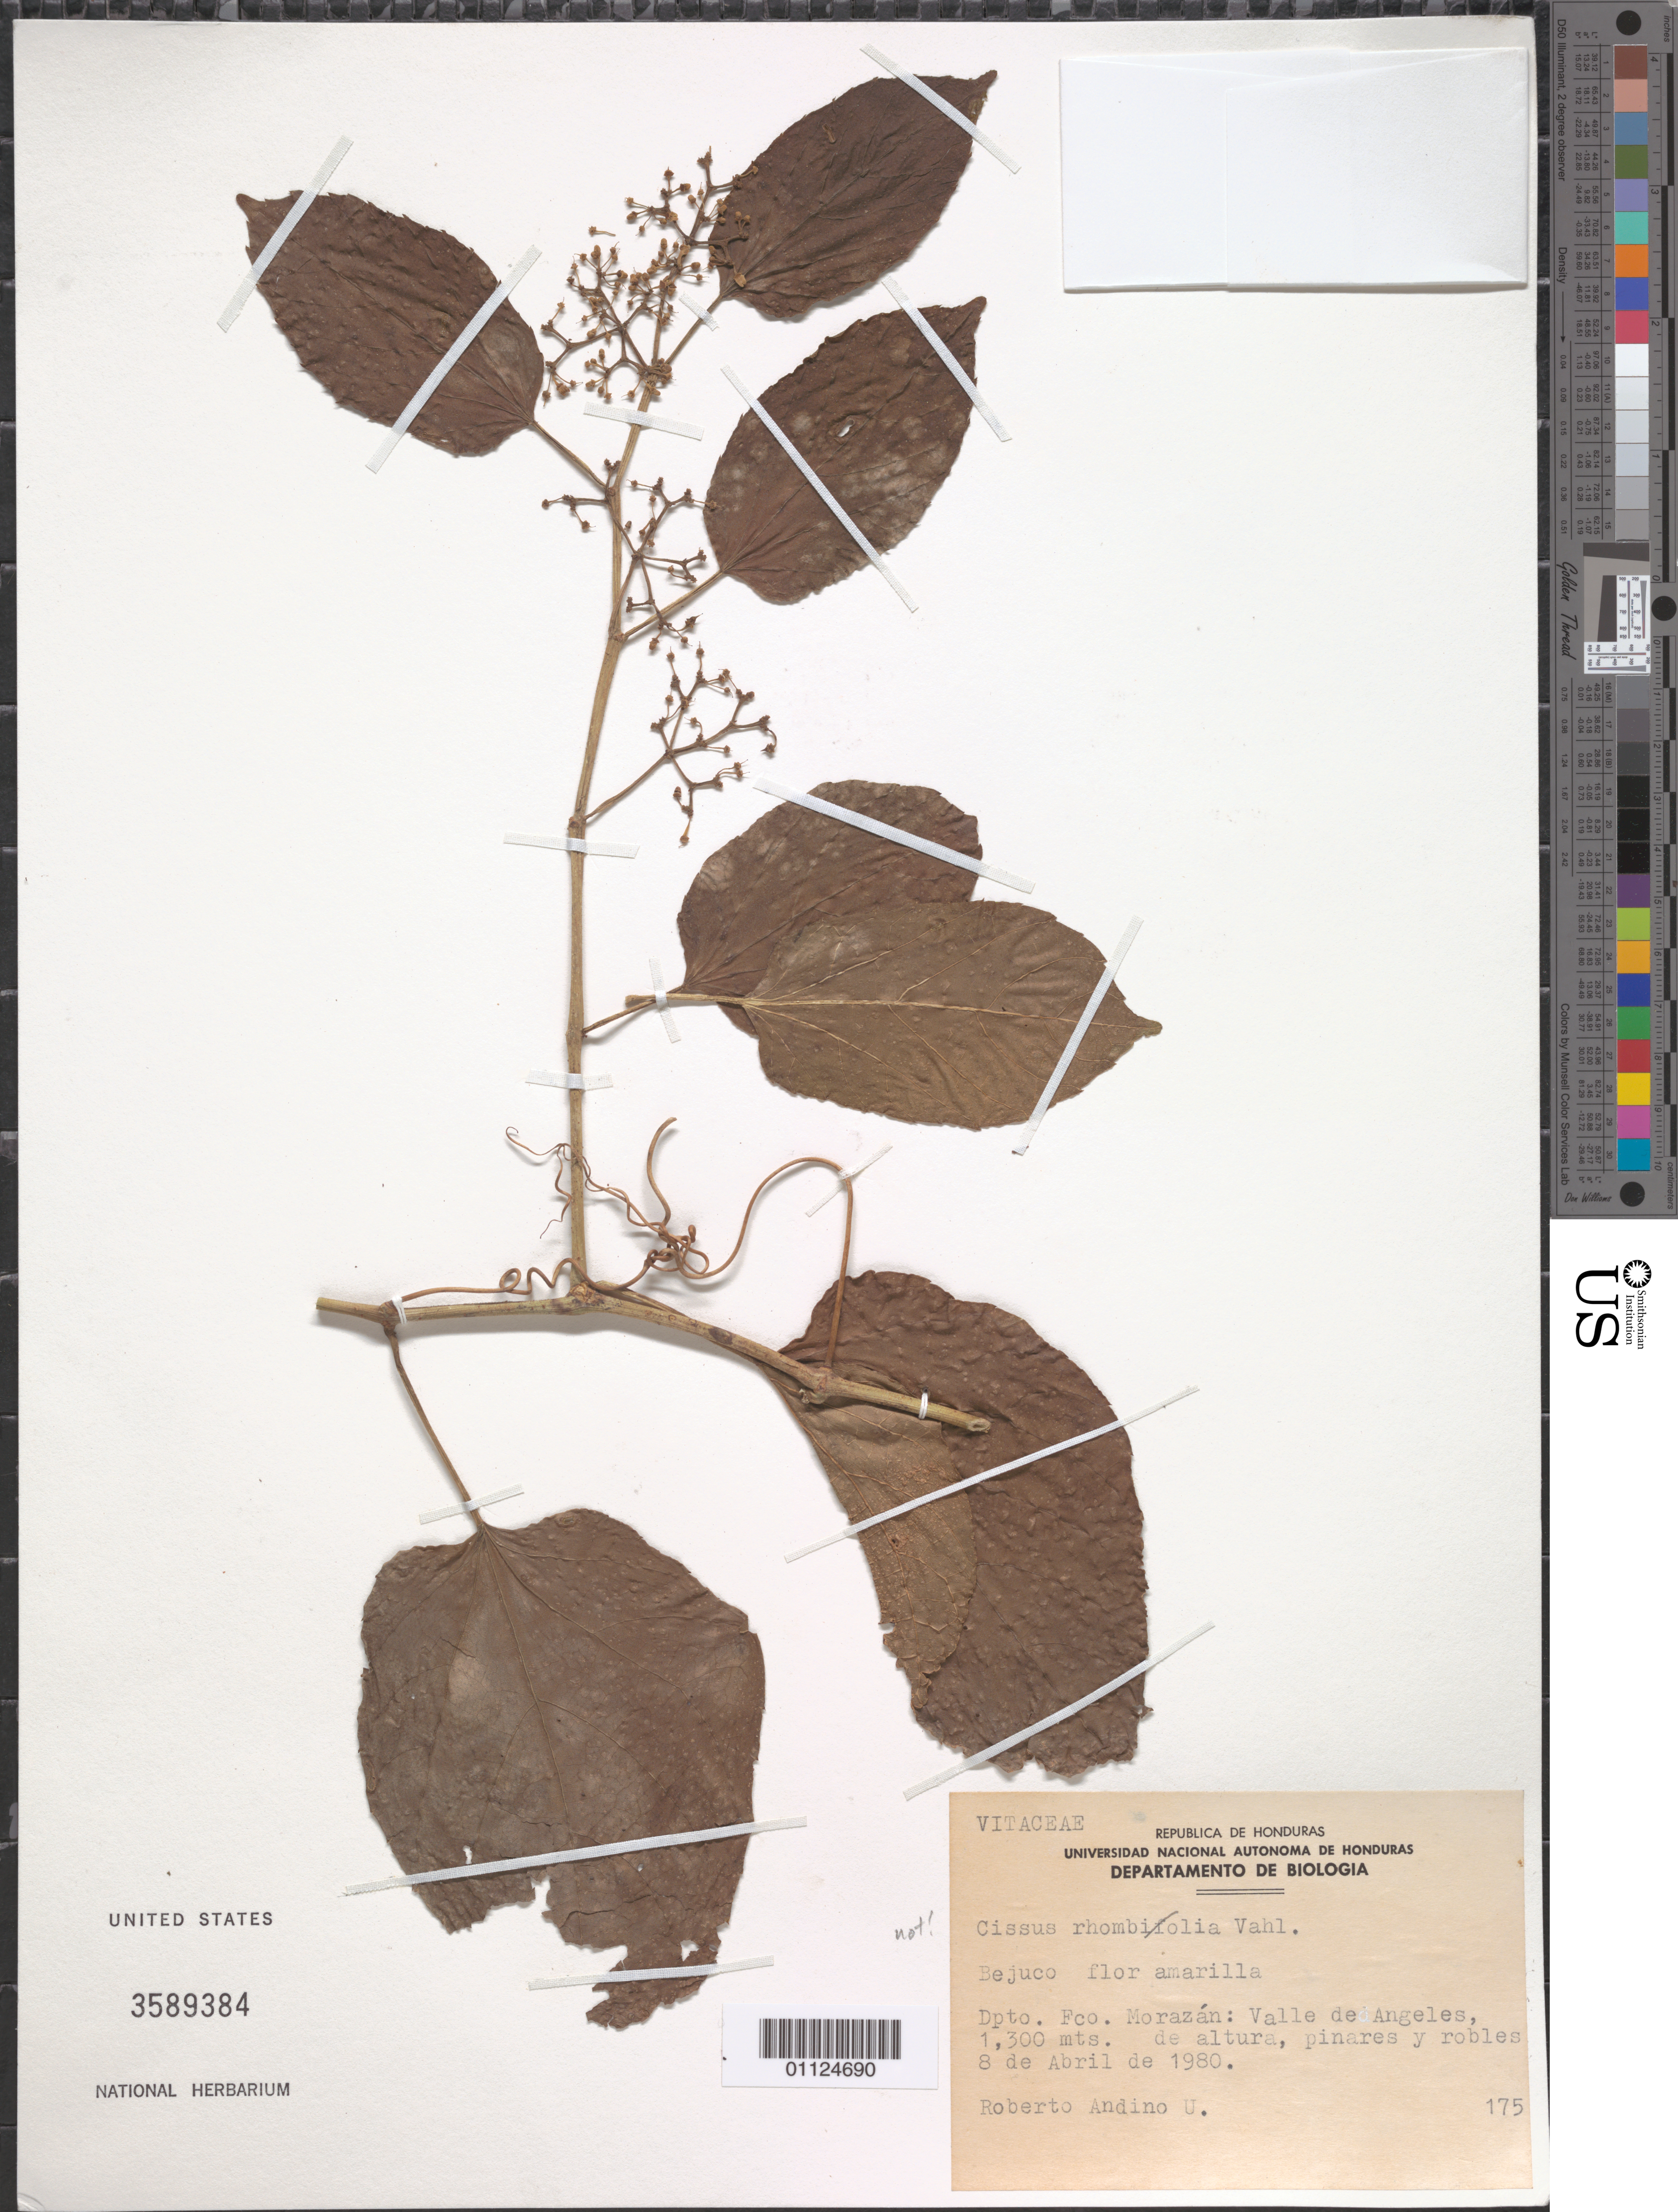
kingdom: Plantae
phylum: Tracheophyta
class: Magnoliopsida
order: Vitales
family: Vitaceae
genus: Cissus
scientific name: Cissus verticillata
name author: (L.) Nicolson & C.E. Jarvis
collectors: R. Andino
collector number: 175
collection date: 1980-04-08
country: Honduras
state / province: Fco. Morazán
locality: Valle de Angeles.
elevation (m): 1300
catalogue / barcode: US 3589384